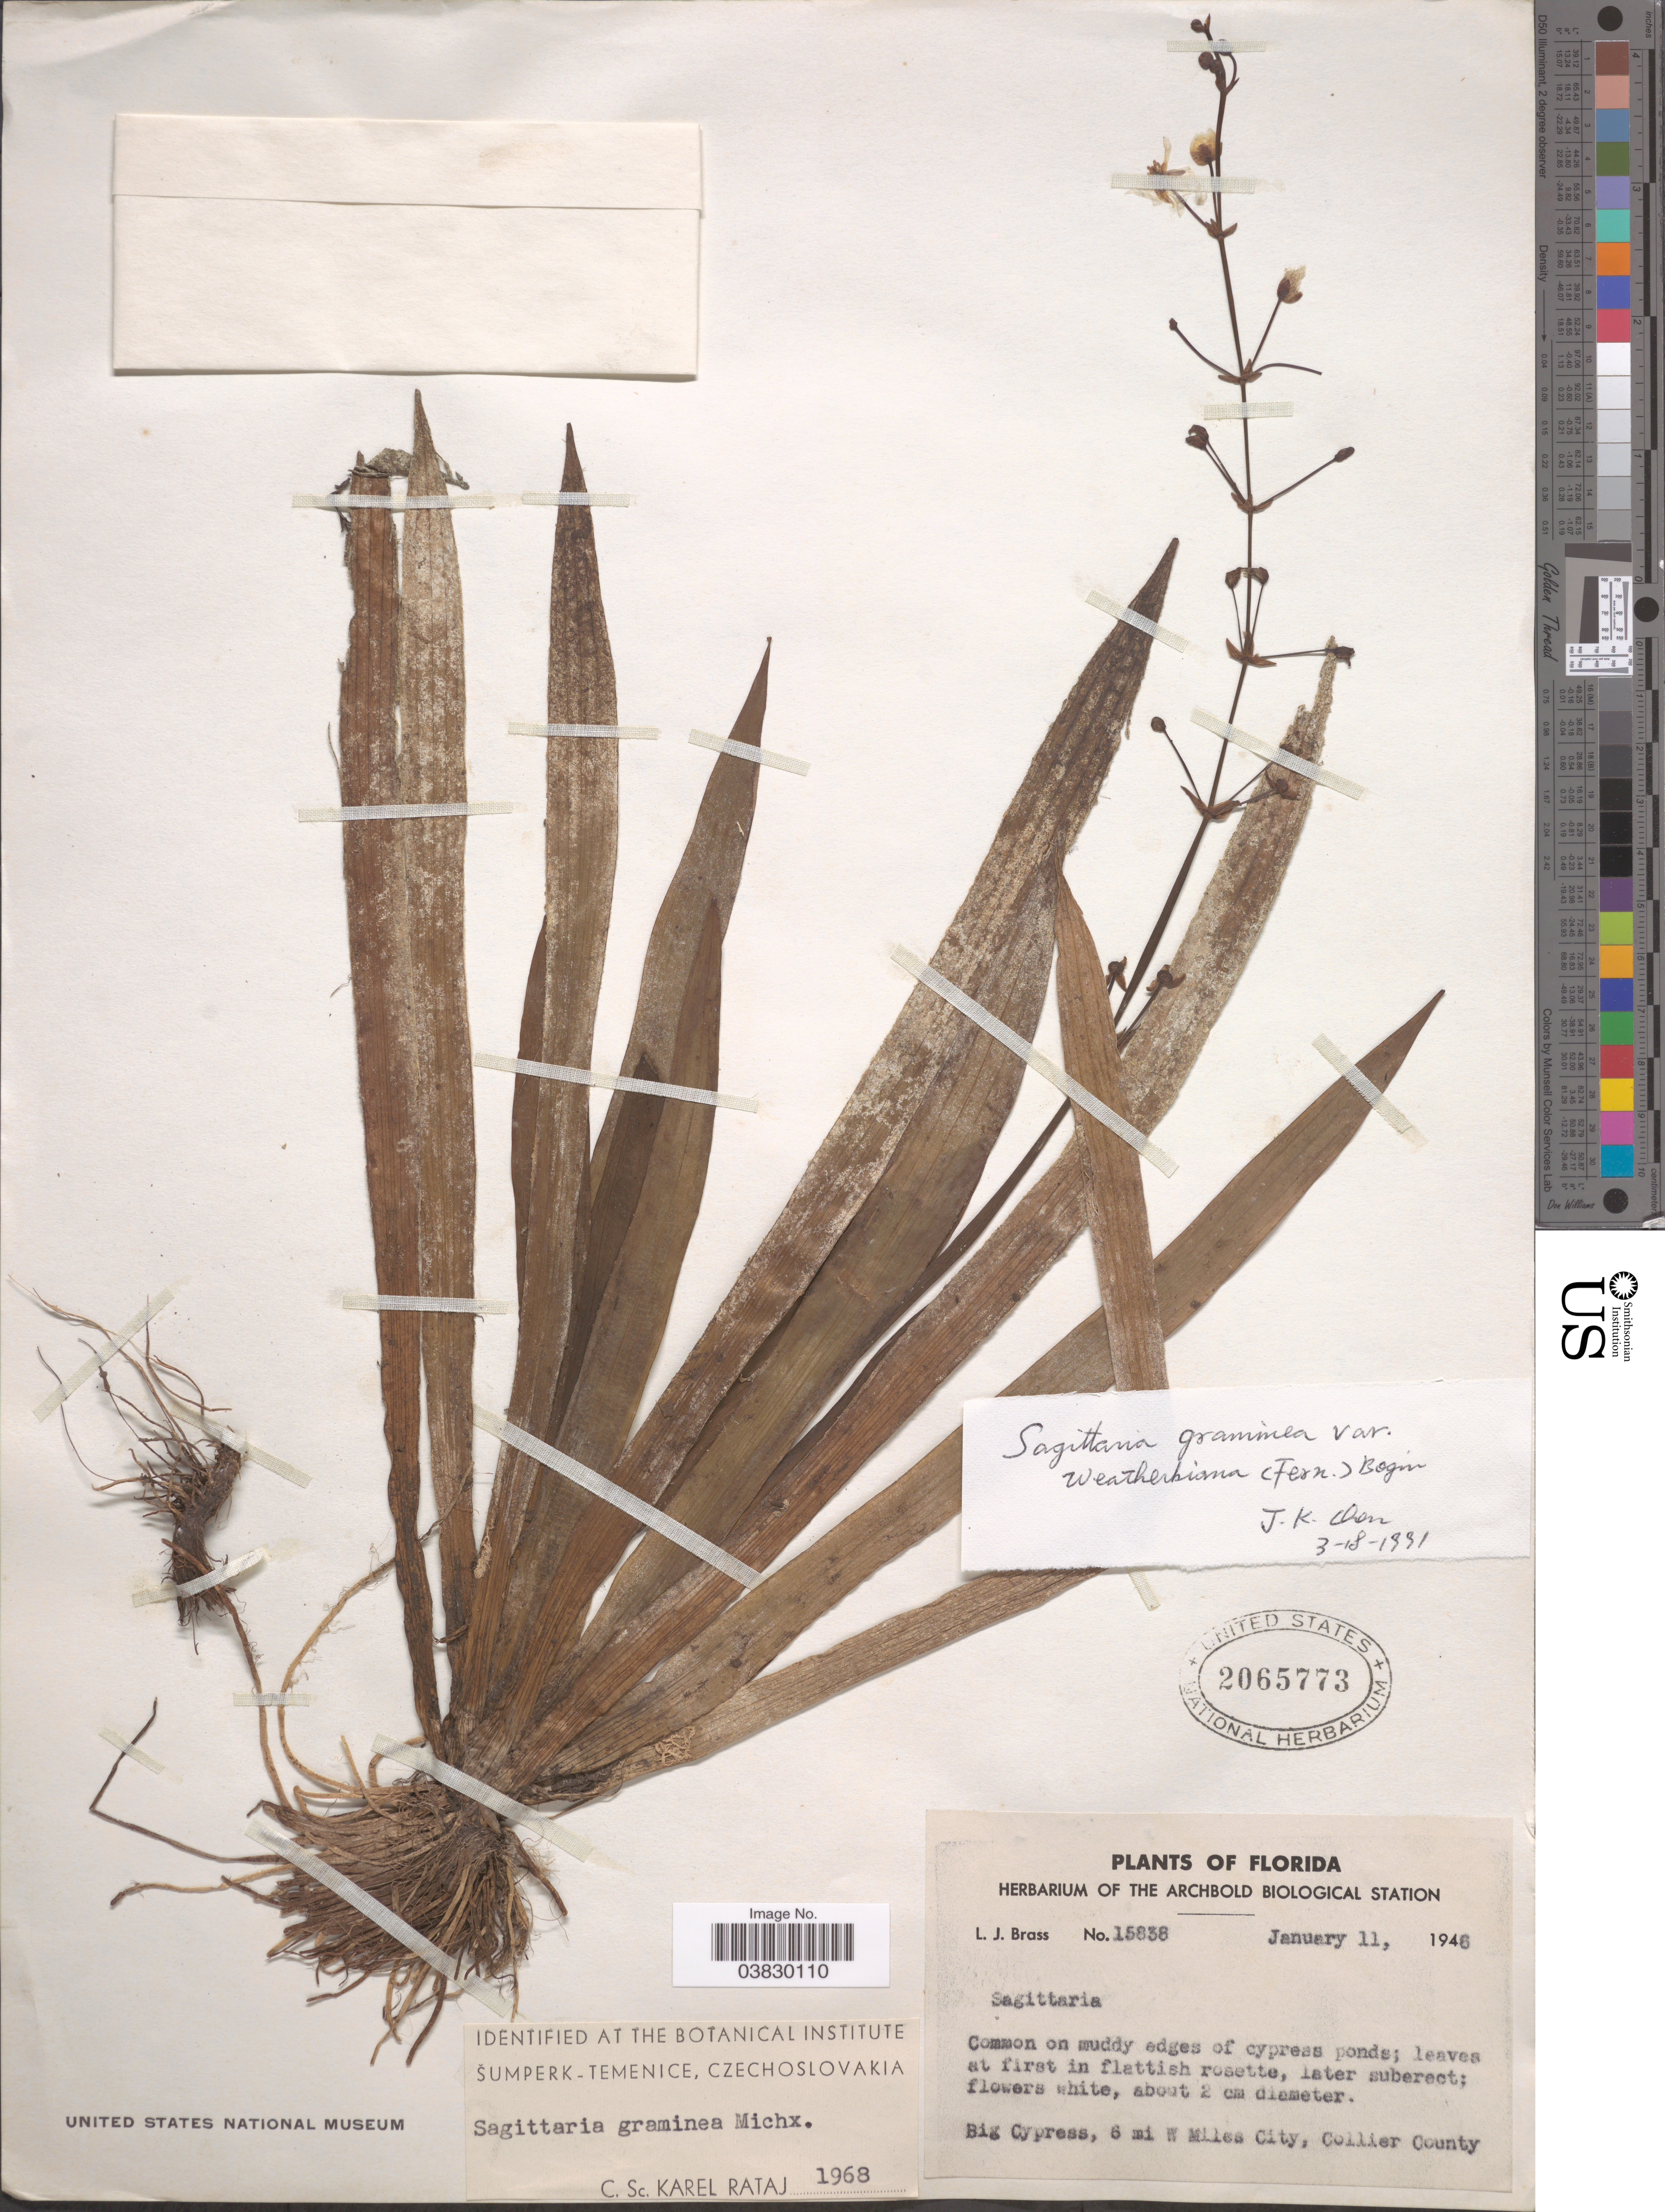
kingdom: Plantae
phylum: Tracheophyta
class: Liliopsida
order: Alismatales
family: Alismataceae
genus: Sagittaria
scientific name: Sagittaria graminea var. weatherbiana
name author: (Fernald) Bogin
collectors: L. J. Brass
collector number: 15838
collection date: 1946-01-11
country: United States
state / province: Florida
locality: Big Cypress, 6 mi W Miles City, Collier County.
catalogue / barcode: US 2065773